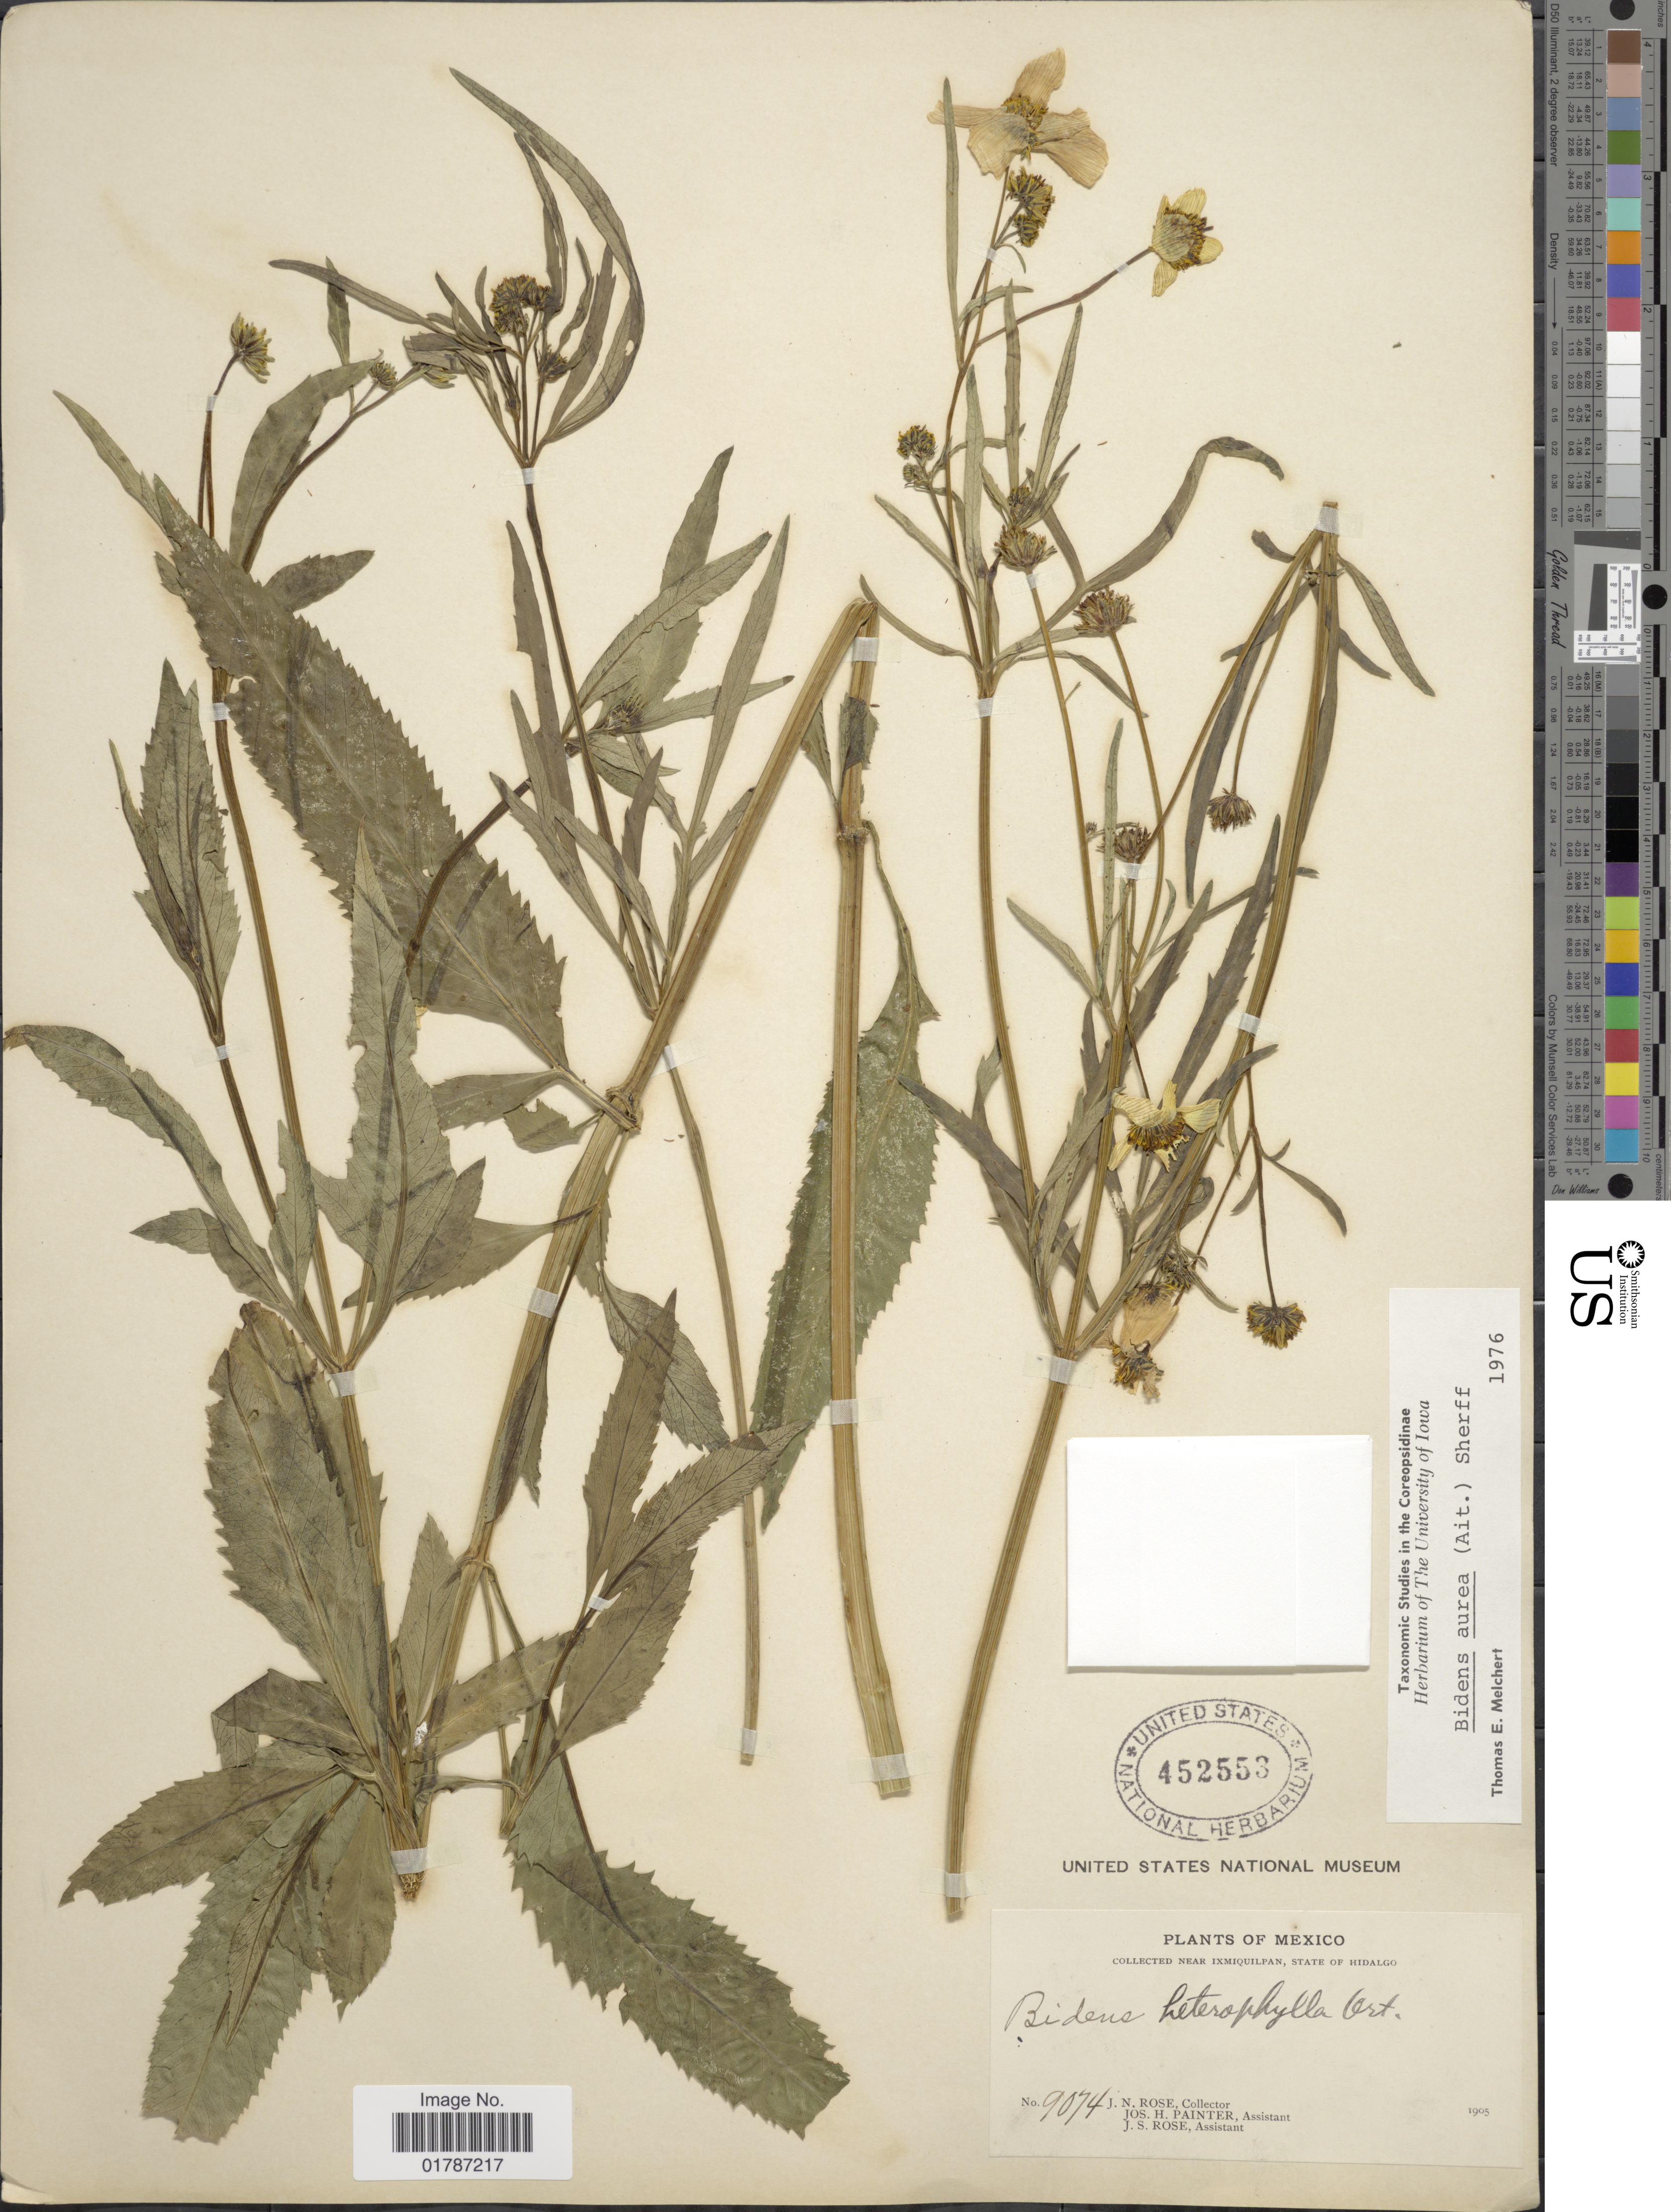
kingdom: Plantae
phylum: Tracheophyta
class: Magnoliopsida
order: Asterales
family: Asteraceae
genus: Bidens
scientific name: Bidens aurea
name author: (Aiton) Sherff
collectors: J. N. Rose, J. H. Painter & J. S. Rose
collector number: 9074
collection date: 1905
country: Mexico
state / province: Hidalgo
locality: Near Ixmiquilpan, State of Hidalgo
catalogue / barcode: US 452553